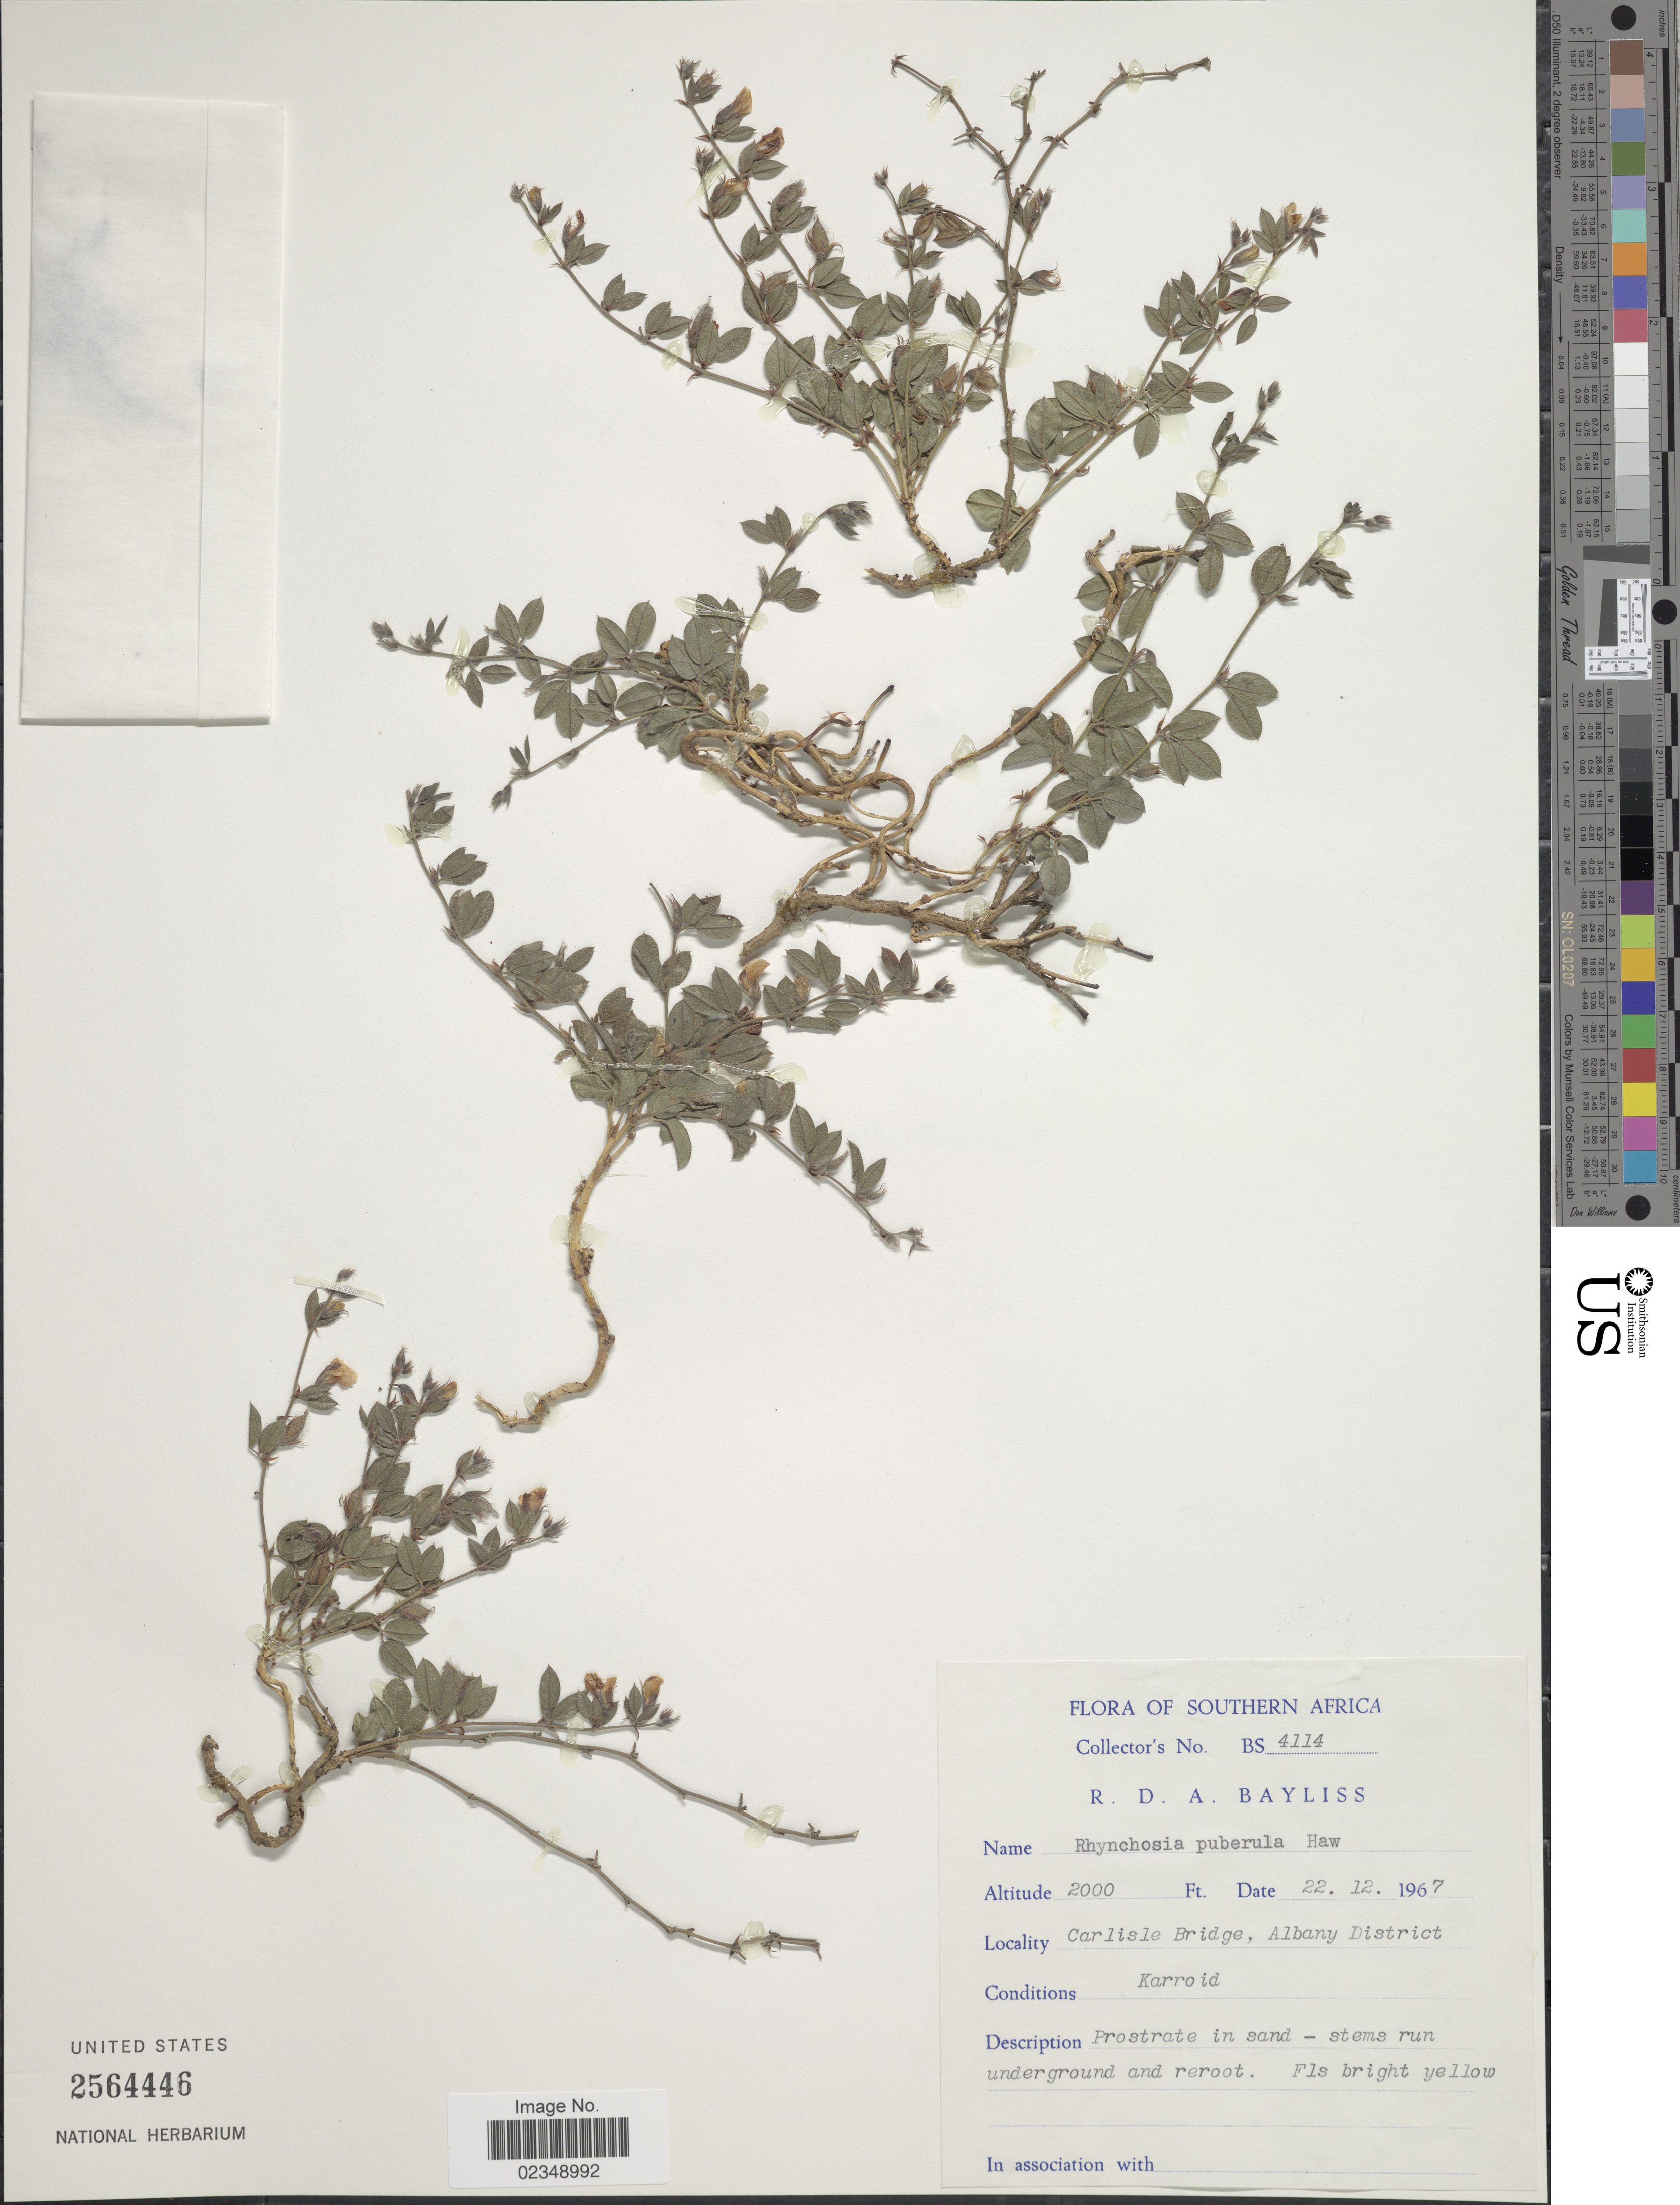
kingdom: Plantae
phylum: Tracheophyta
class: Magnoliopsida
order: Fabales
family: Fabaceae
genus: Rhynchosia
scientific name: Rhynchosia puberula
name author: Steud.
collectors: R. Bayliss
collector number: BS4114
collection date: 1967-12-22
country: South Africa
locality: Southern Africa, Carlisle Bridge, Albany District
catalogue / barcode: US 2564446